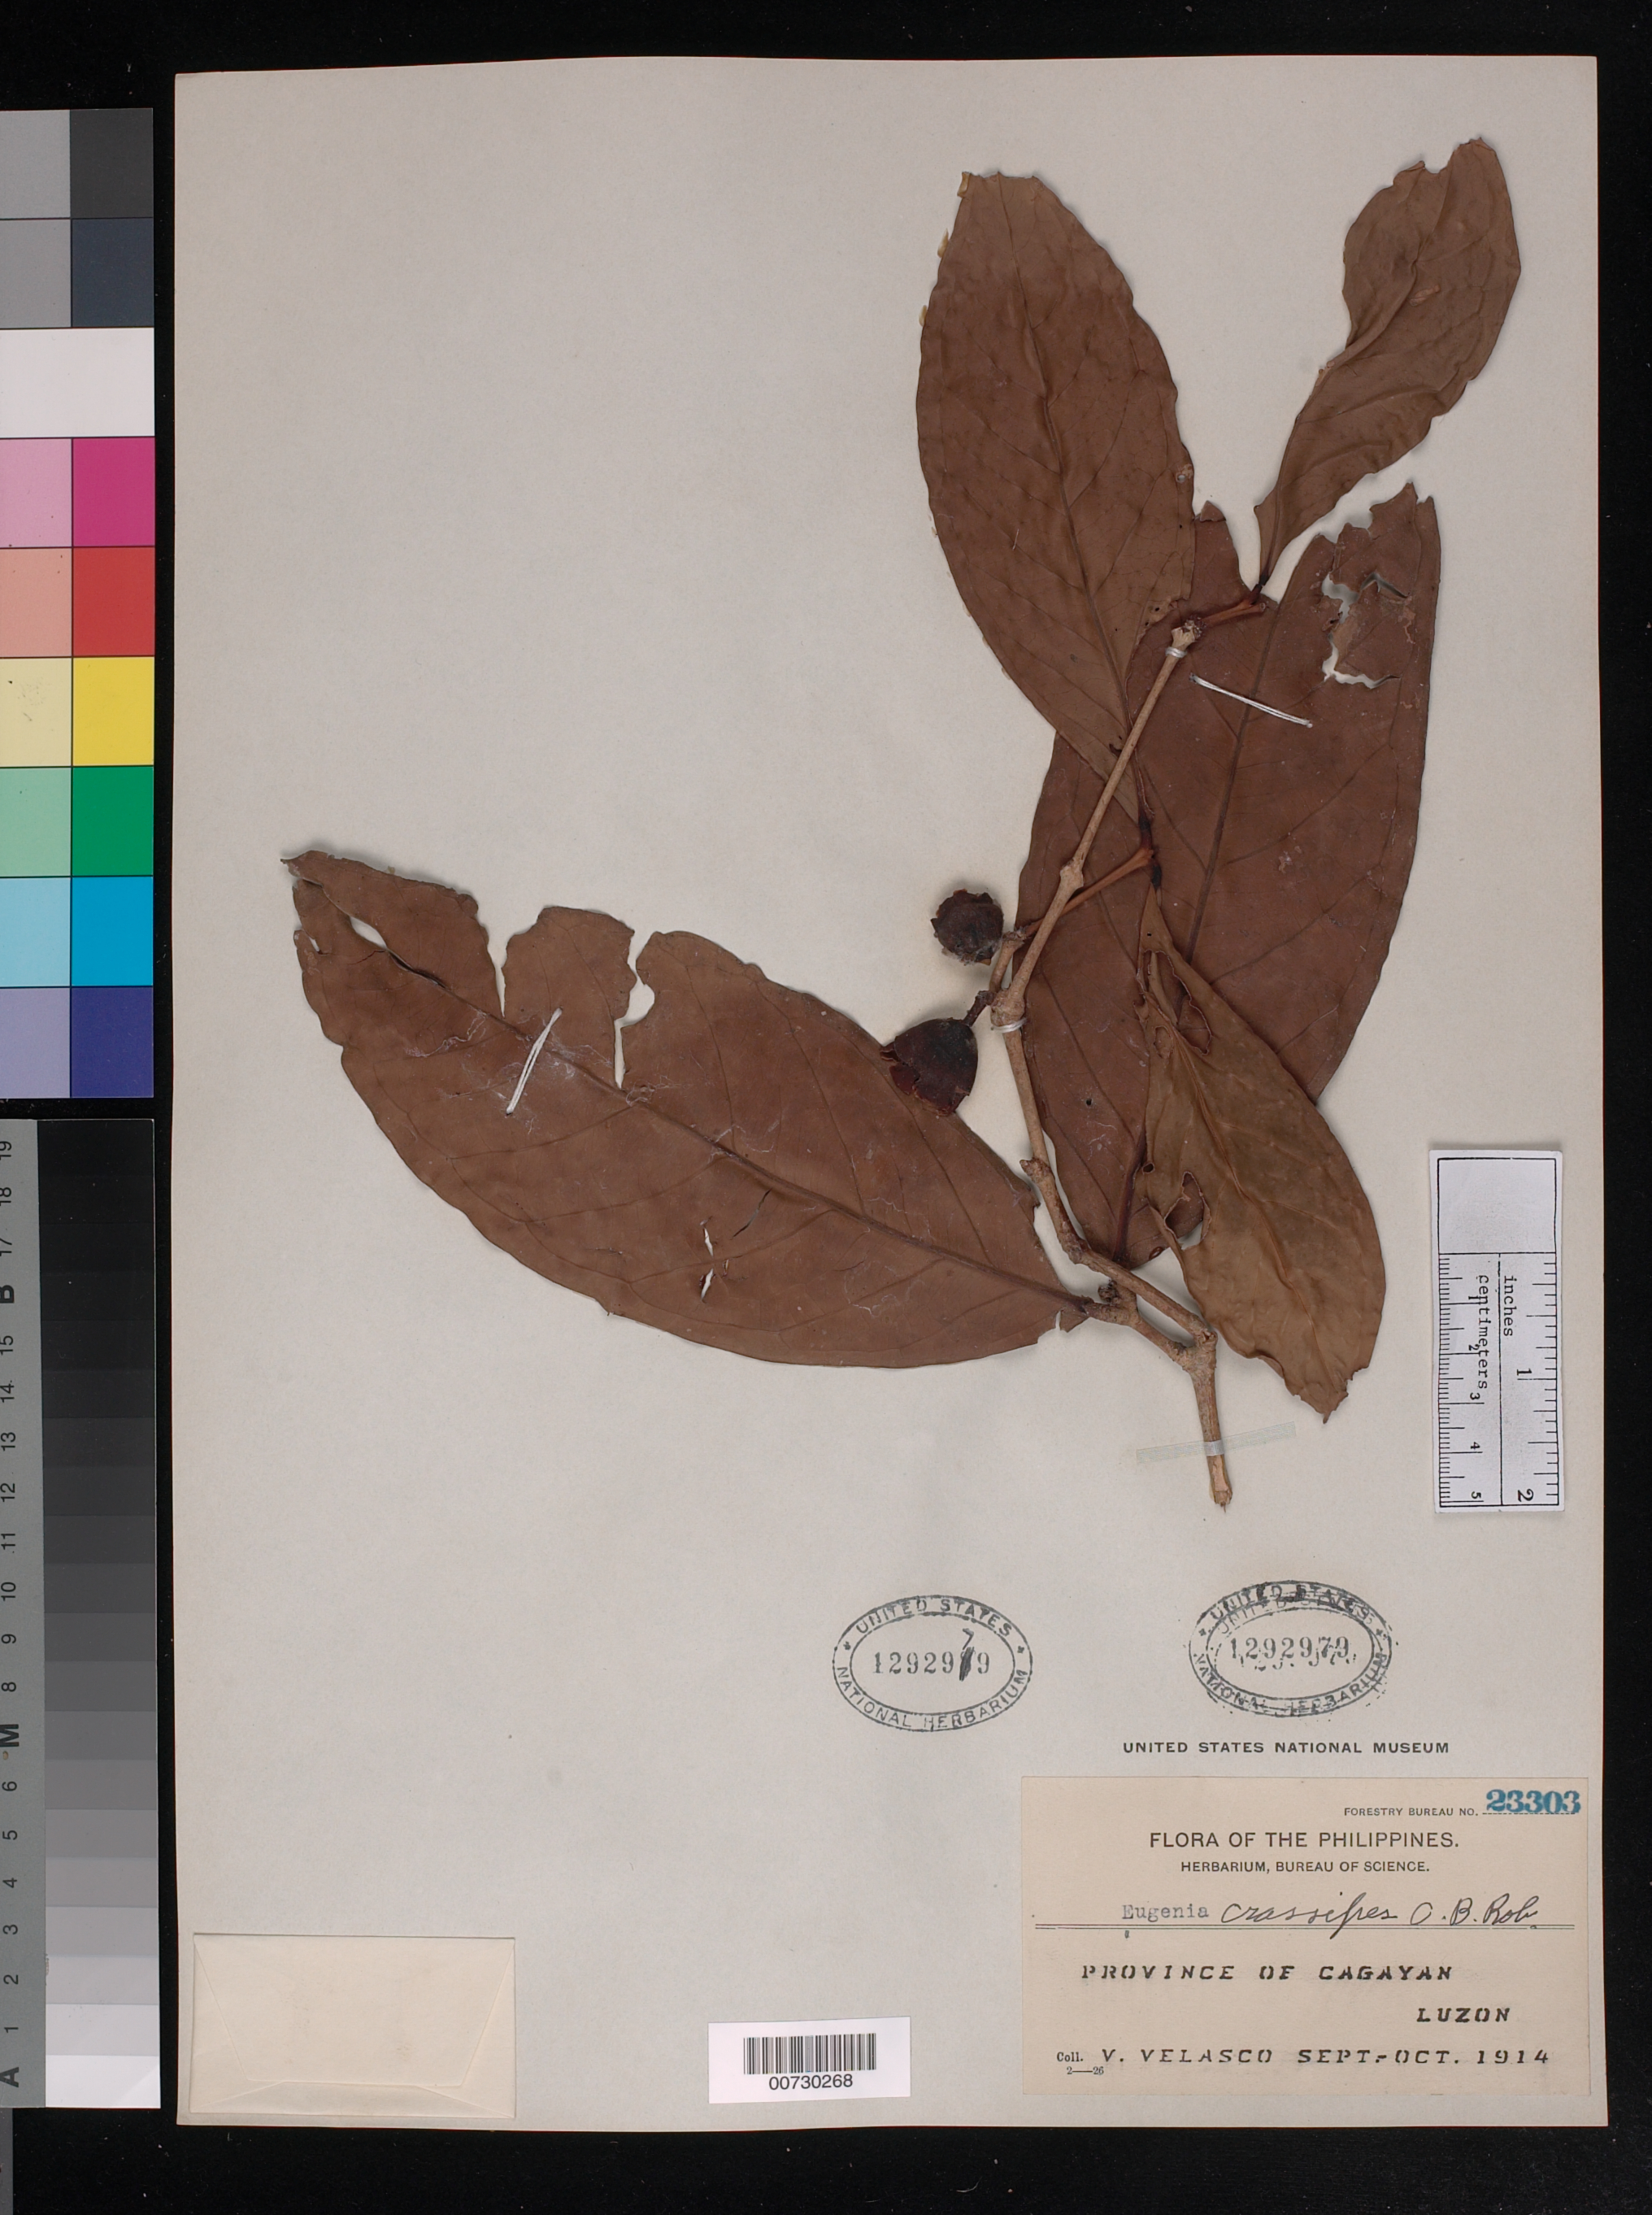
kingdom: Plantae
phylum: Tracheophyta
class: Magnoliopsida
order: Myrtales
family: Myrtaceae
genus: Syzygium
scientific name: Syzygium crassipes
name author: (C.B. Rob.) Merr.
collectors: V. Velasco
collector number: For. Bur. 23303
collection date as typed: Sep 1914 to -- Oct 1914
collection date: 1914-09/1914-10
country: Philippines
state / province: Cagayan Valley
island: Luzon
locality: Cayagan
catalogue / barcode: US 1292979